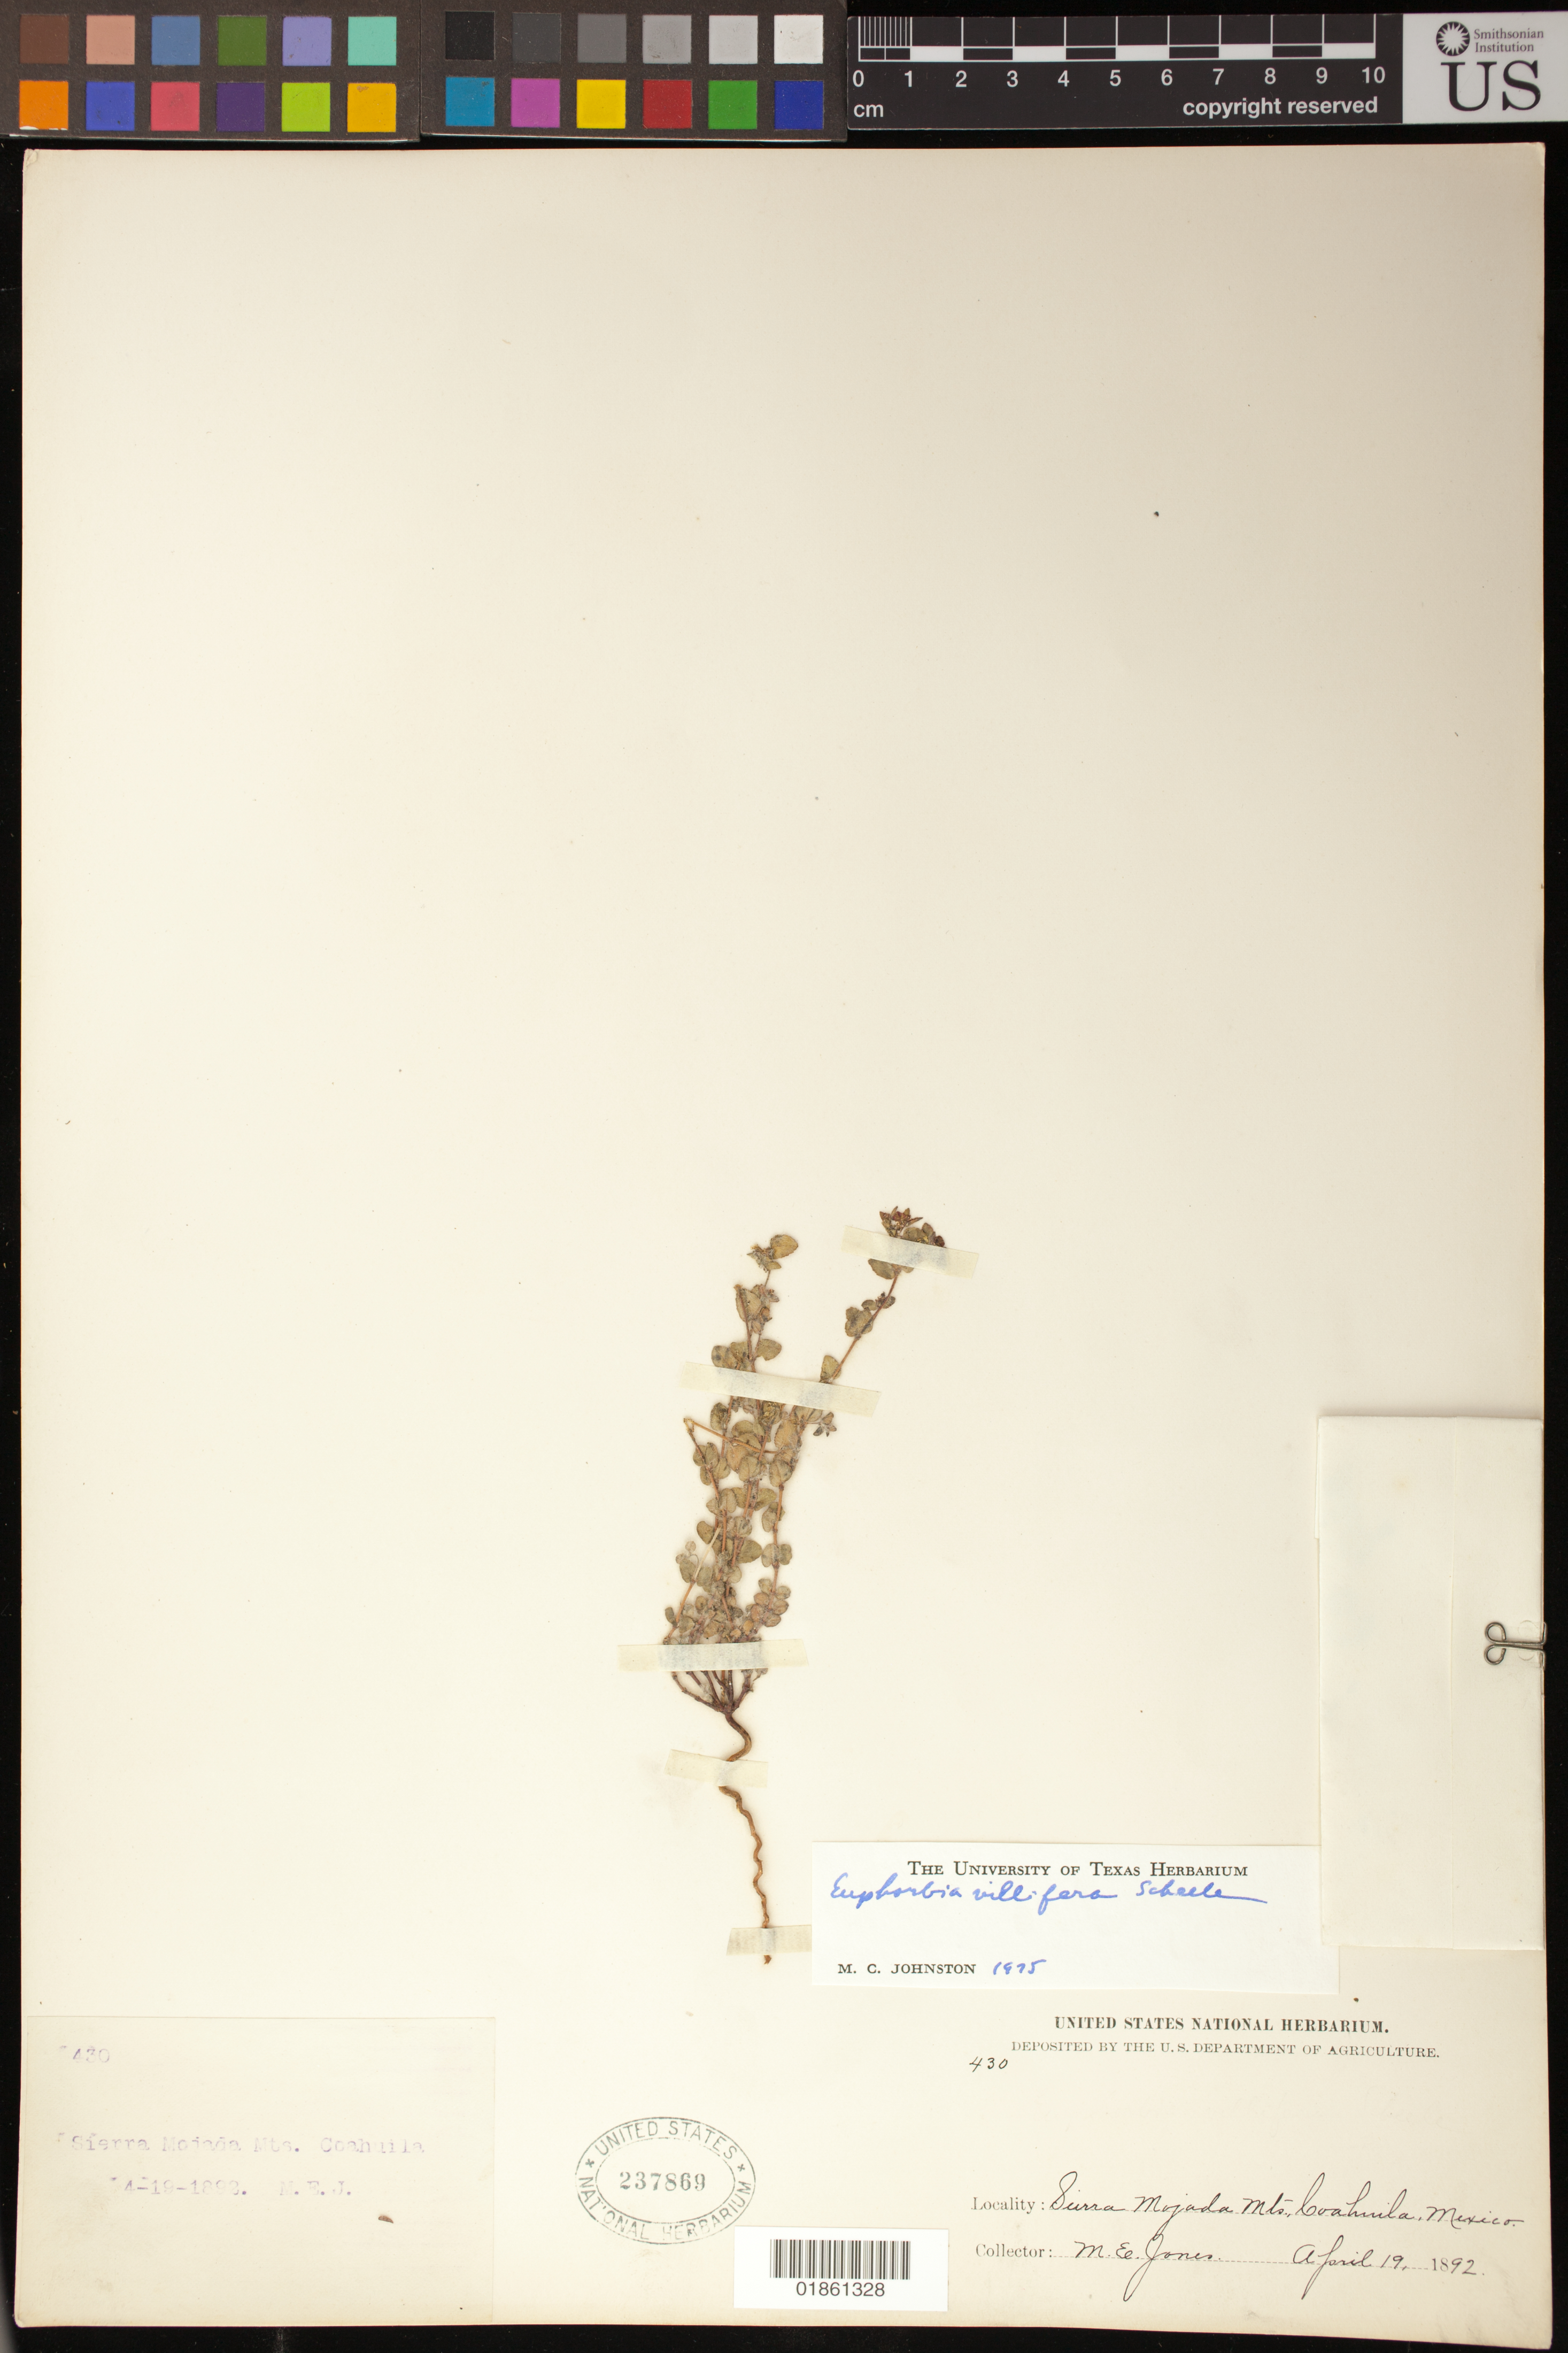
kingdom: Plantae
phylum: Tracheophyta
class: Magnoliopsida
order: Malpighiales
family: Euphorbiaceae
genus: Euphorbia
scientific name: Euphorbia villifera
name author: Scheele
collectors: M. E. Jones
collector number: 430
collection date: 1892-04-19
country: Mexico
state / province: Coahuila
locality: Sierra Mojada Mtns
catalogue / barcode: US 237869